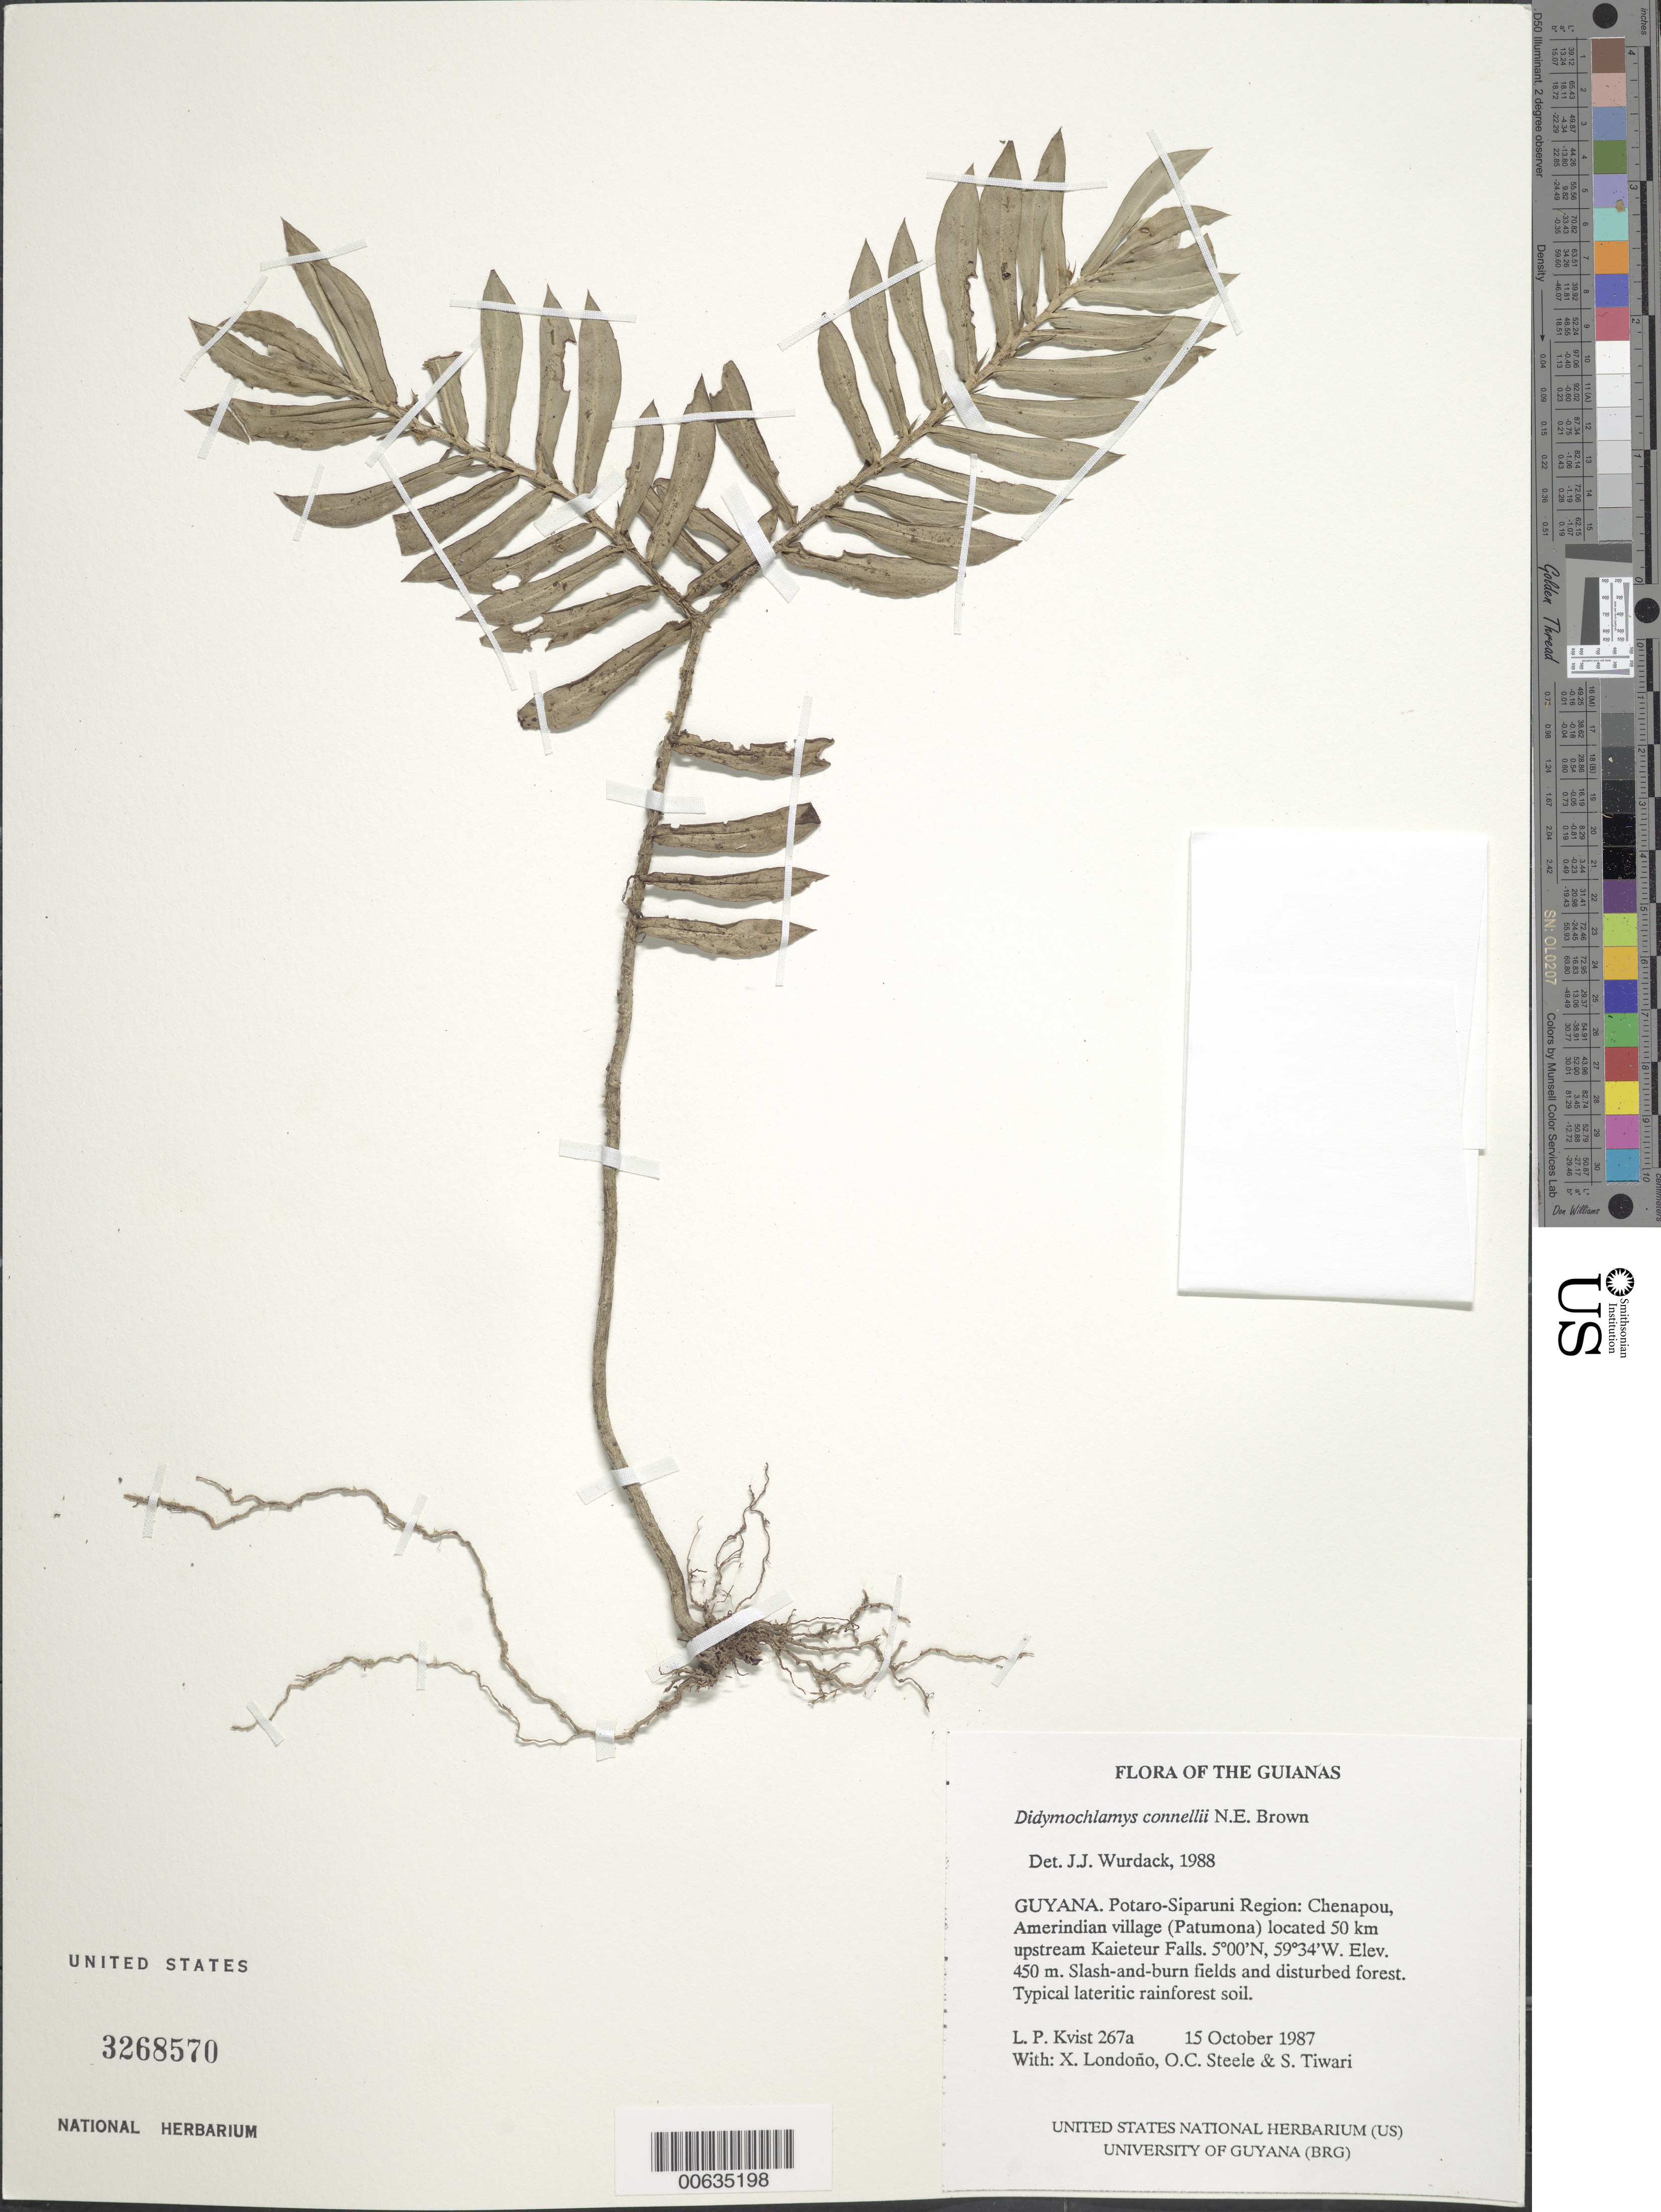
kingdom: Plantae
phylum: Tracheophyta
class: Magnoliopsida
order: Gentianales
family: Rubiaceae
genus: Didymochlamys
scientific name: Didymochlamys connellii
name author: N.E. Br.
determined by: Wurdack, John J., (US), US (UNITED STATES)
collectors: L. P. Kvist, X. Londoño, O. C. Steele & S. Tiwari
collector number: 267 a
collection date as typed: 15 October 1987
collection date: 1987-10-15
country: Guyana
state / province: Potaro-Siparuni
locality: Chenapou, Amerindian village (Patumona) located 50 km upstream Kaieteur Falls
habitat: Slash-and-burn fields and disturbed forest. Typical lateritic rainforest soil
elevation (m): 450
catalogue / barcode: US 3268570